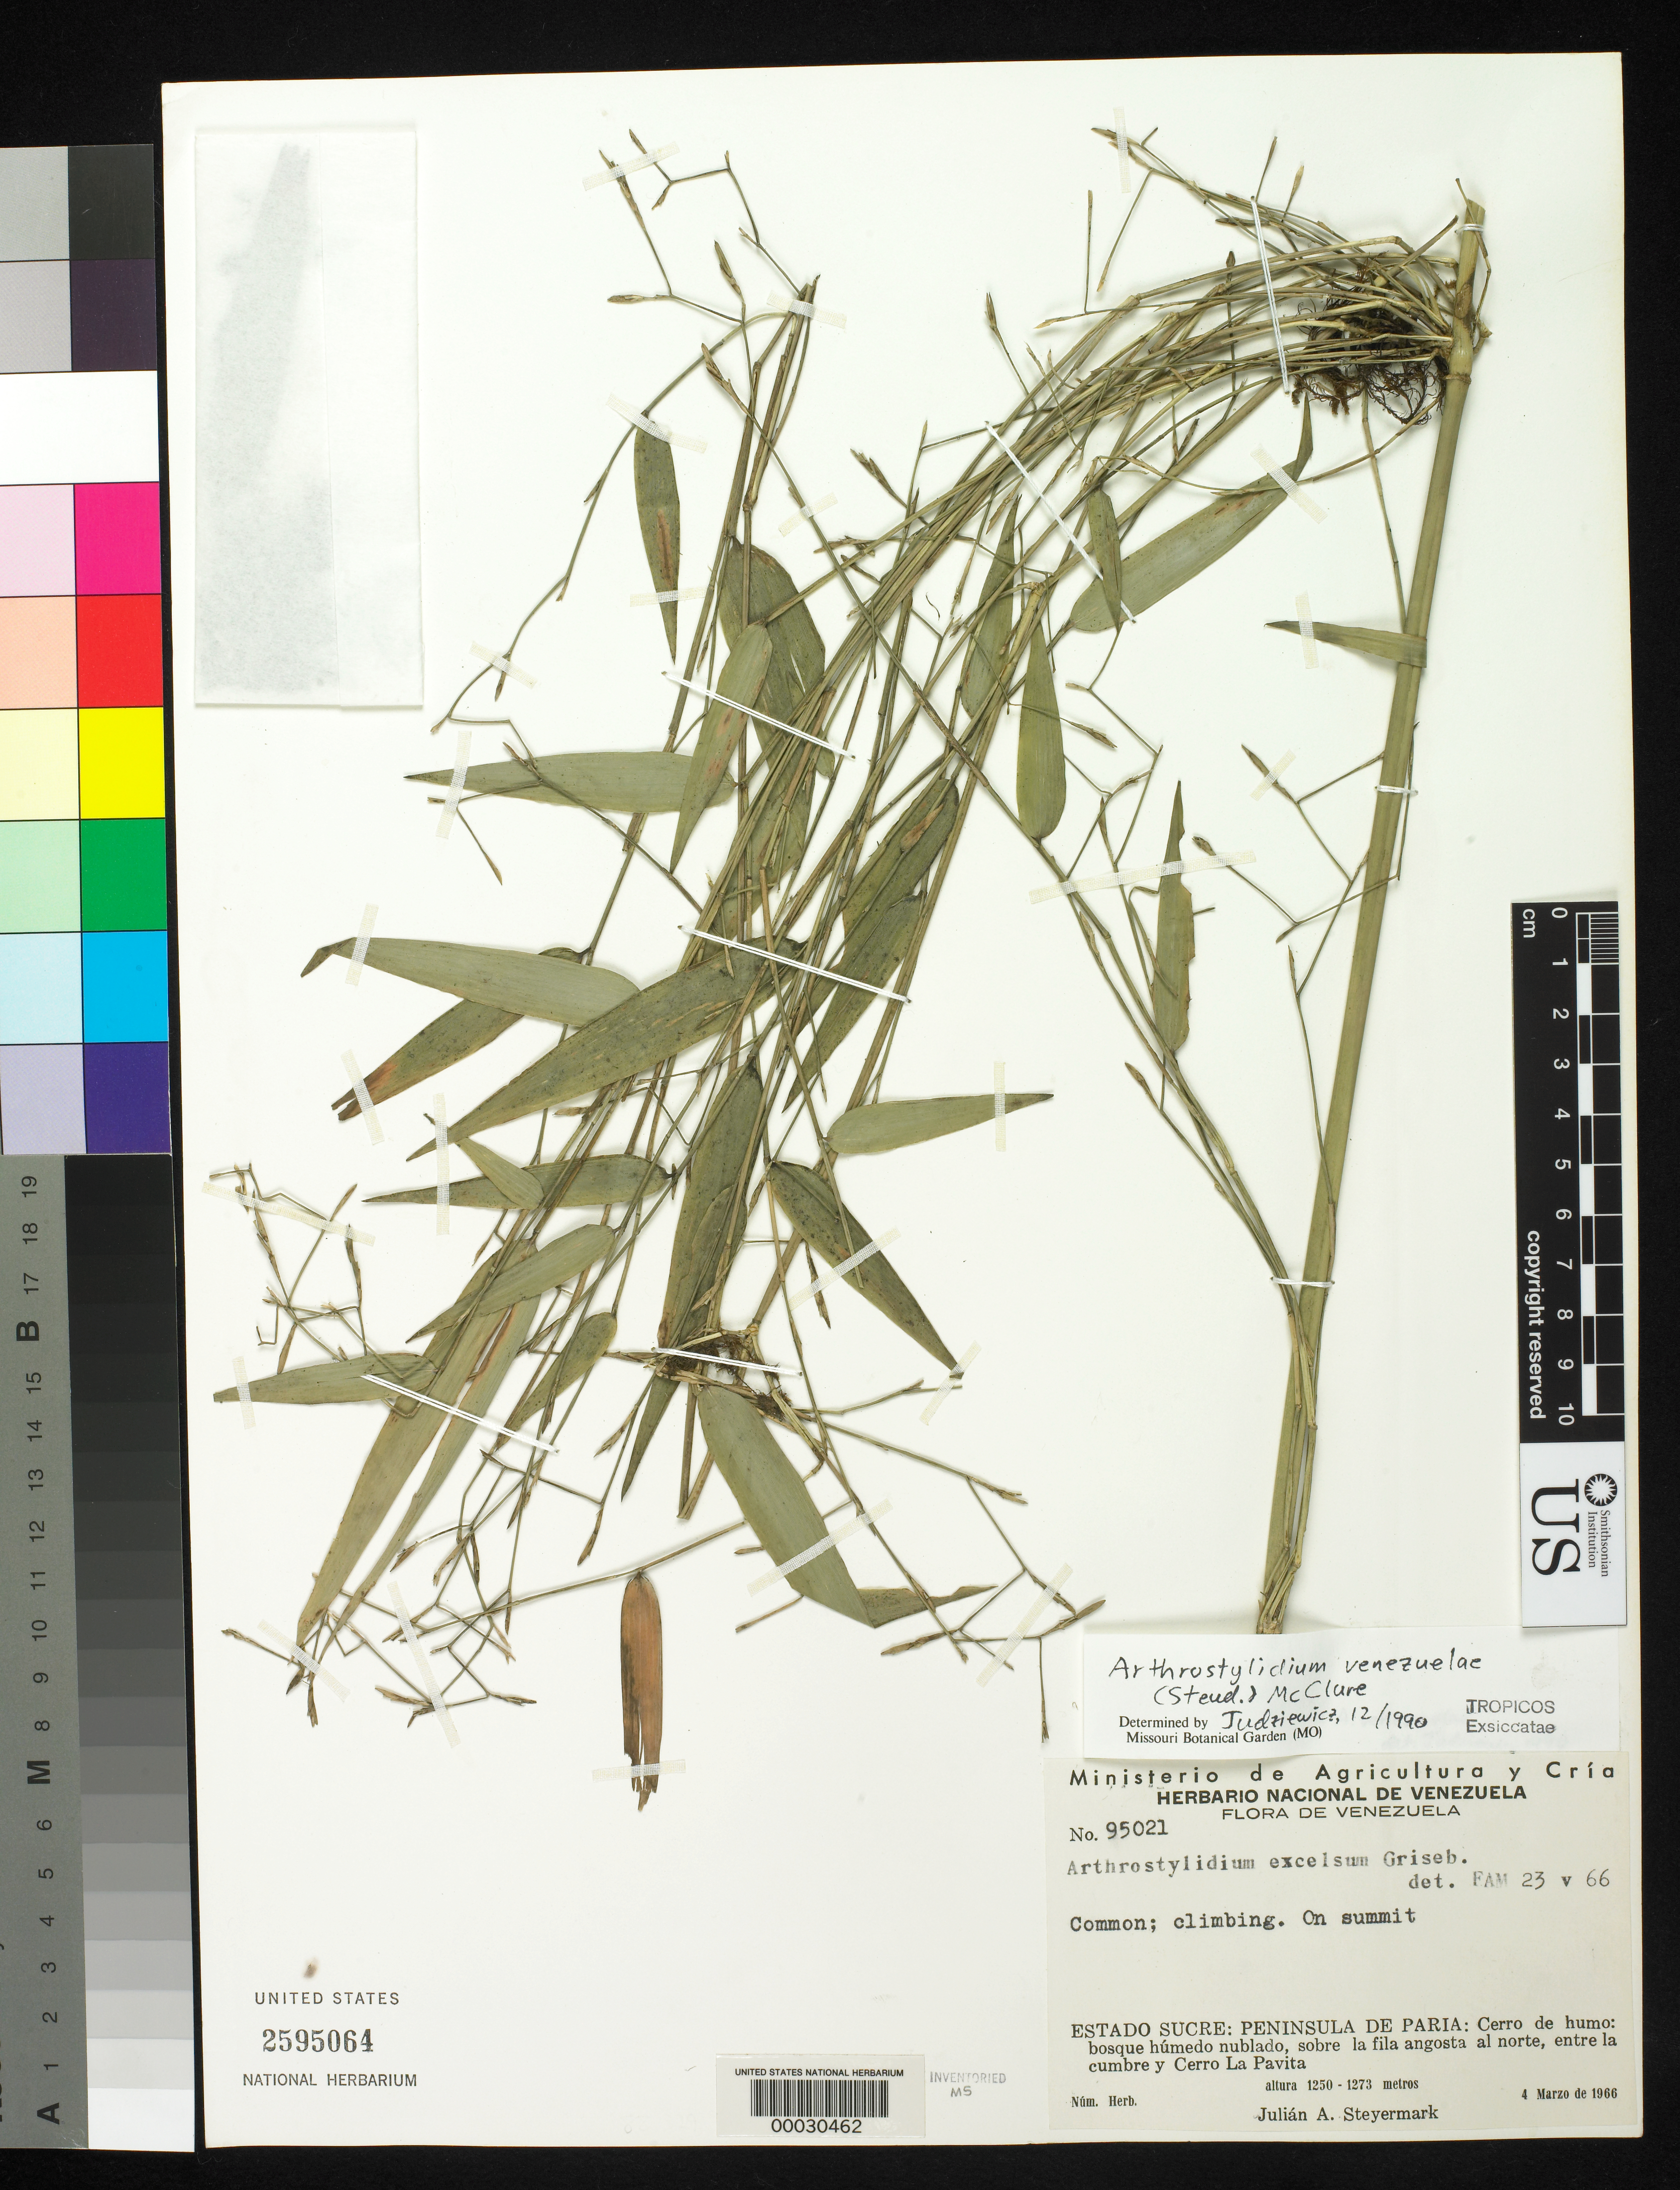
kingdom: Plantae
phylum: Tracheophyta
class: Liliopsida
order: Poales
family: Poaceae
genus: Arthrostylidium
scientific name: Arthrostylidium venezuelae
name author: (Steud.) McClure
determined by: Judziewicz, E. J.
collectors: J. Steyermark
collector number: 95021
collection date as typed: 04 Mar 1966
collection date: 1966-03-04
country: Venezuela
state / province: Sucre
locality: Peninsula de paria; cerro la humo; entre la cumbre y cerro la pavita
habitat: Bosque humedo nublado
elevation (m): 1250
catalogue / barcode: US 2595064